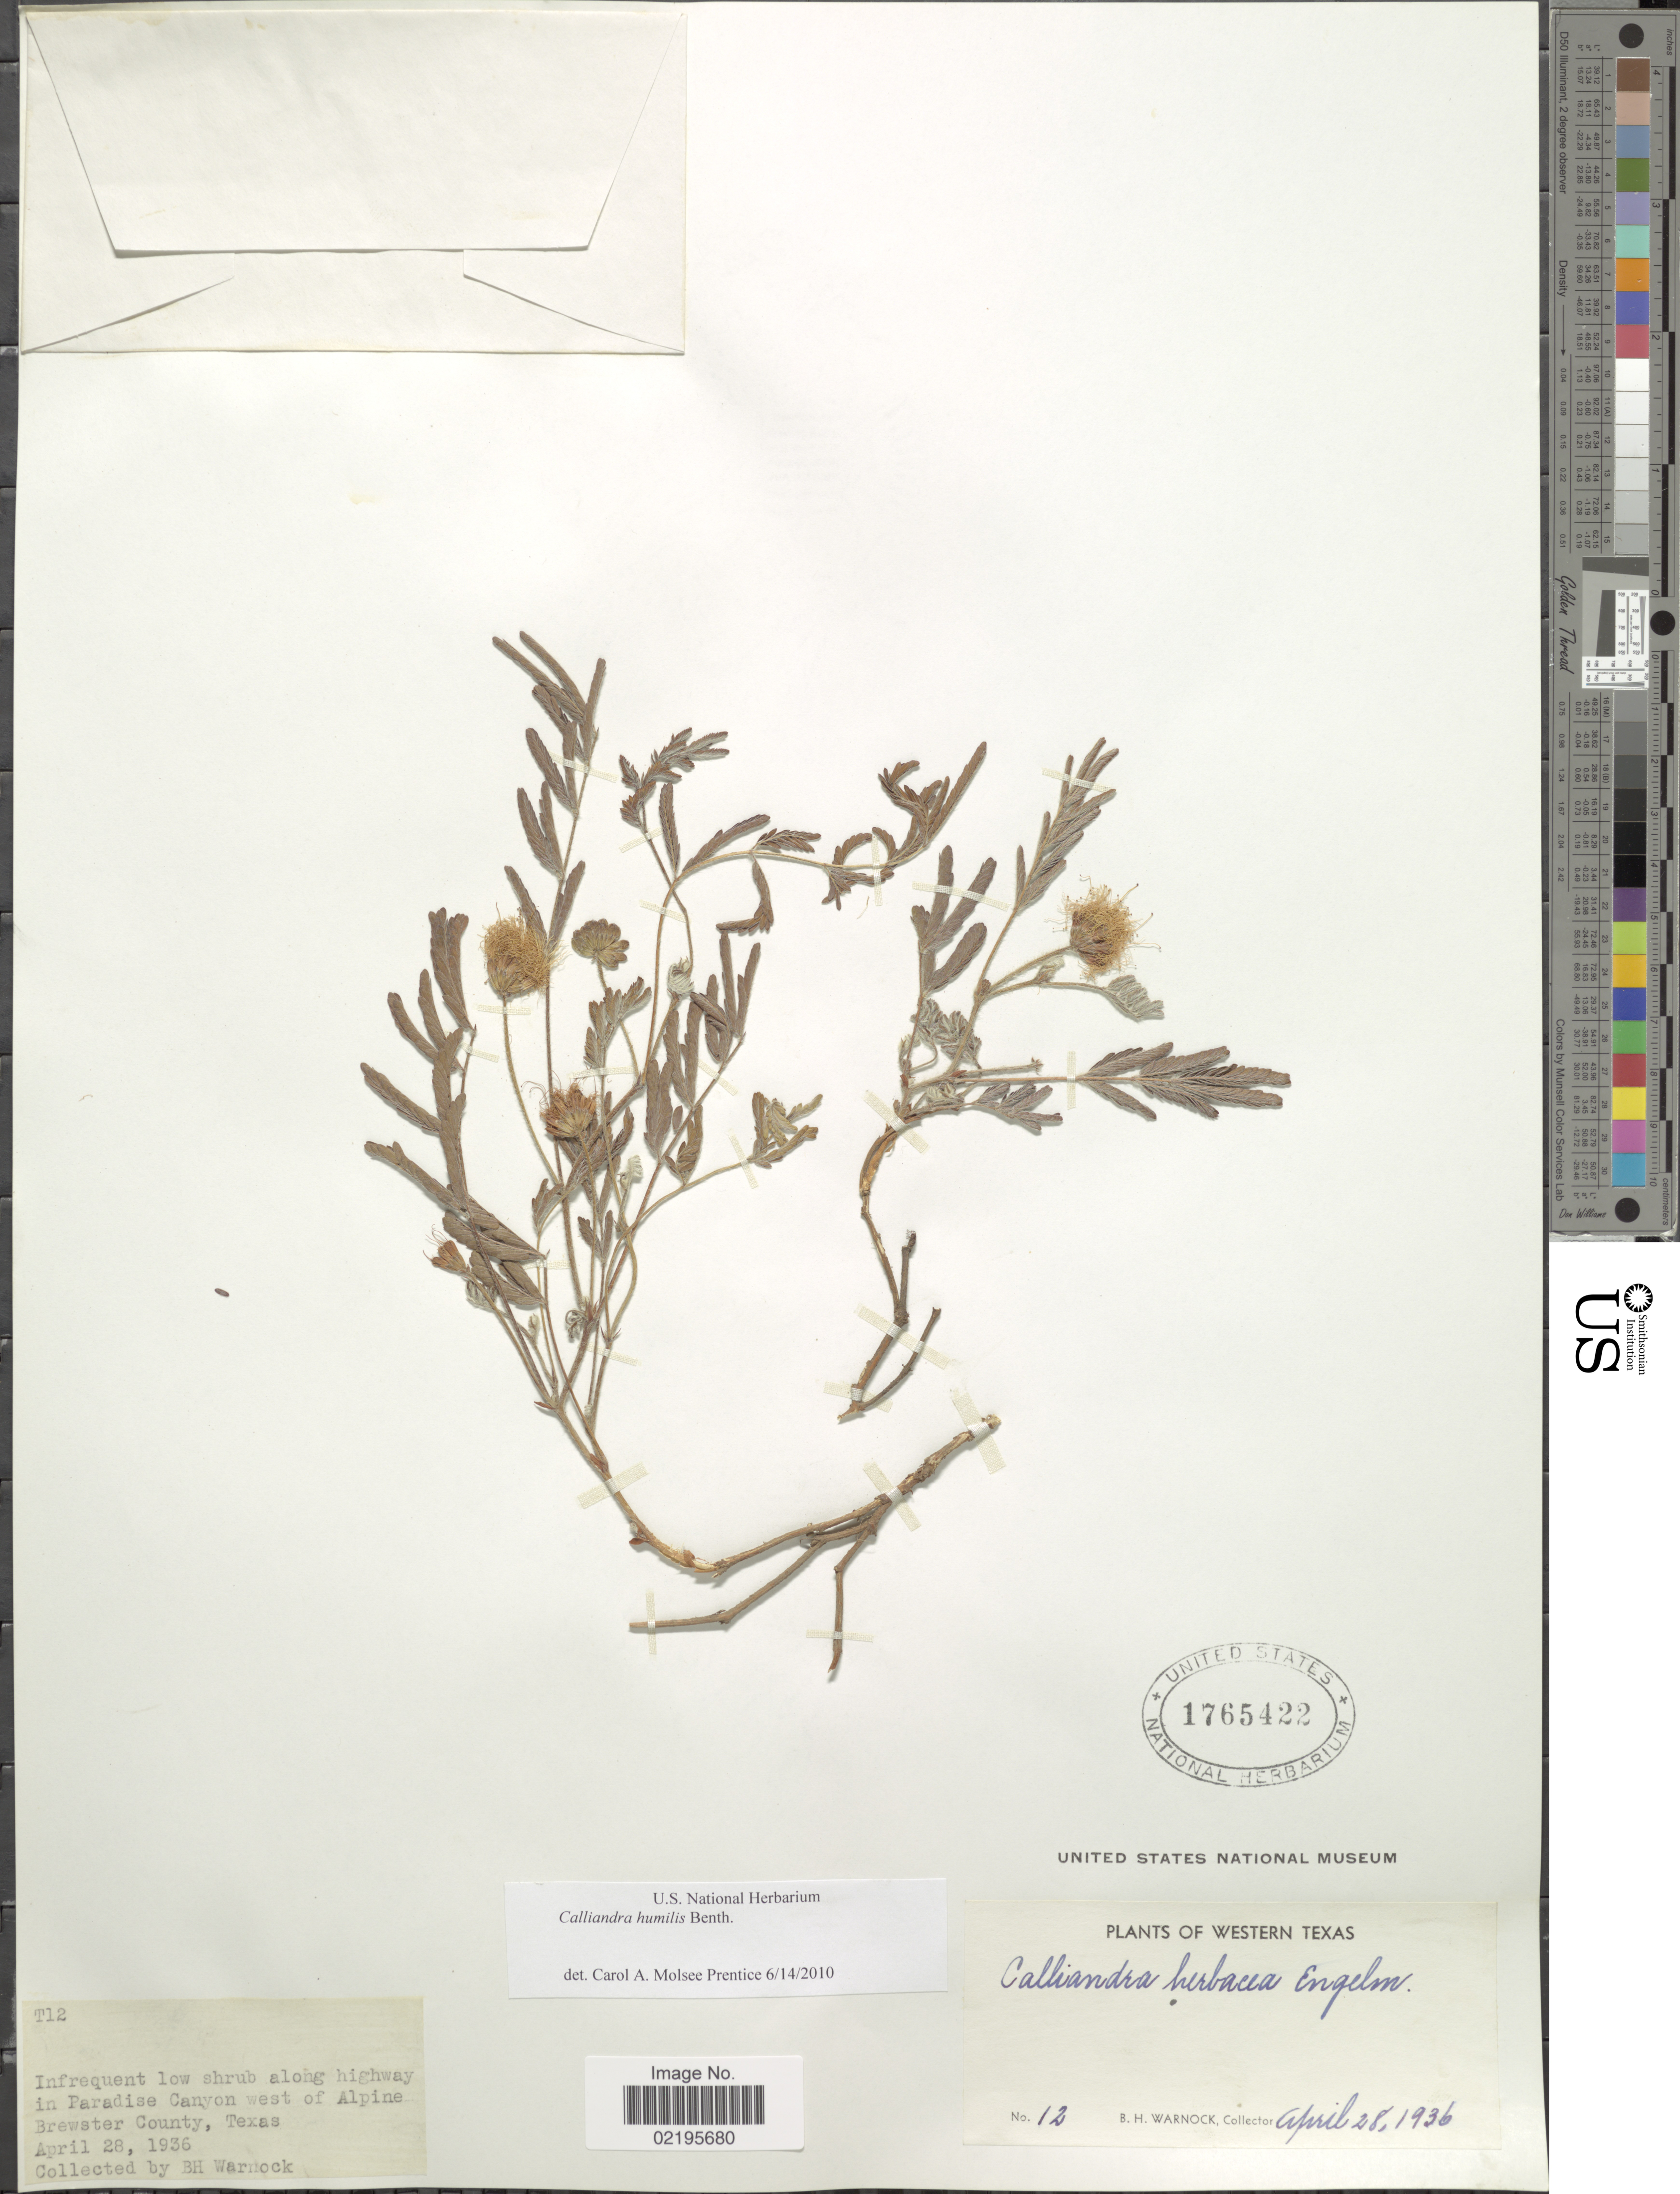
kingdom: Plantae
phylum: Tracheophyta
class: Magnoliopsida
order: Fabales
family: Fabaceae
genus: Calliandra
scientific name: Calliandra humilis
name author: Benth.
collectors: B. H. Warnock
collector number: T12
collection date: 1936-04-28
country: United States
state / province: Texas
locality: Infrequent low shrub along highway in Paradise Canyon west of Alpine, Brewster County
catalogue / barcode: US 1765422